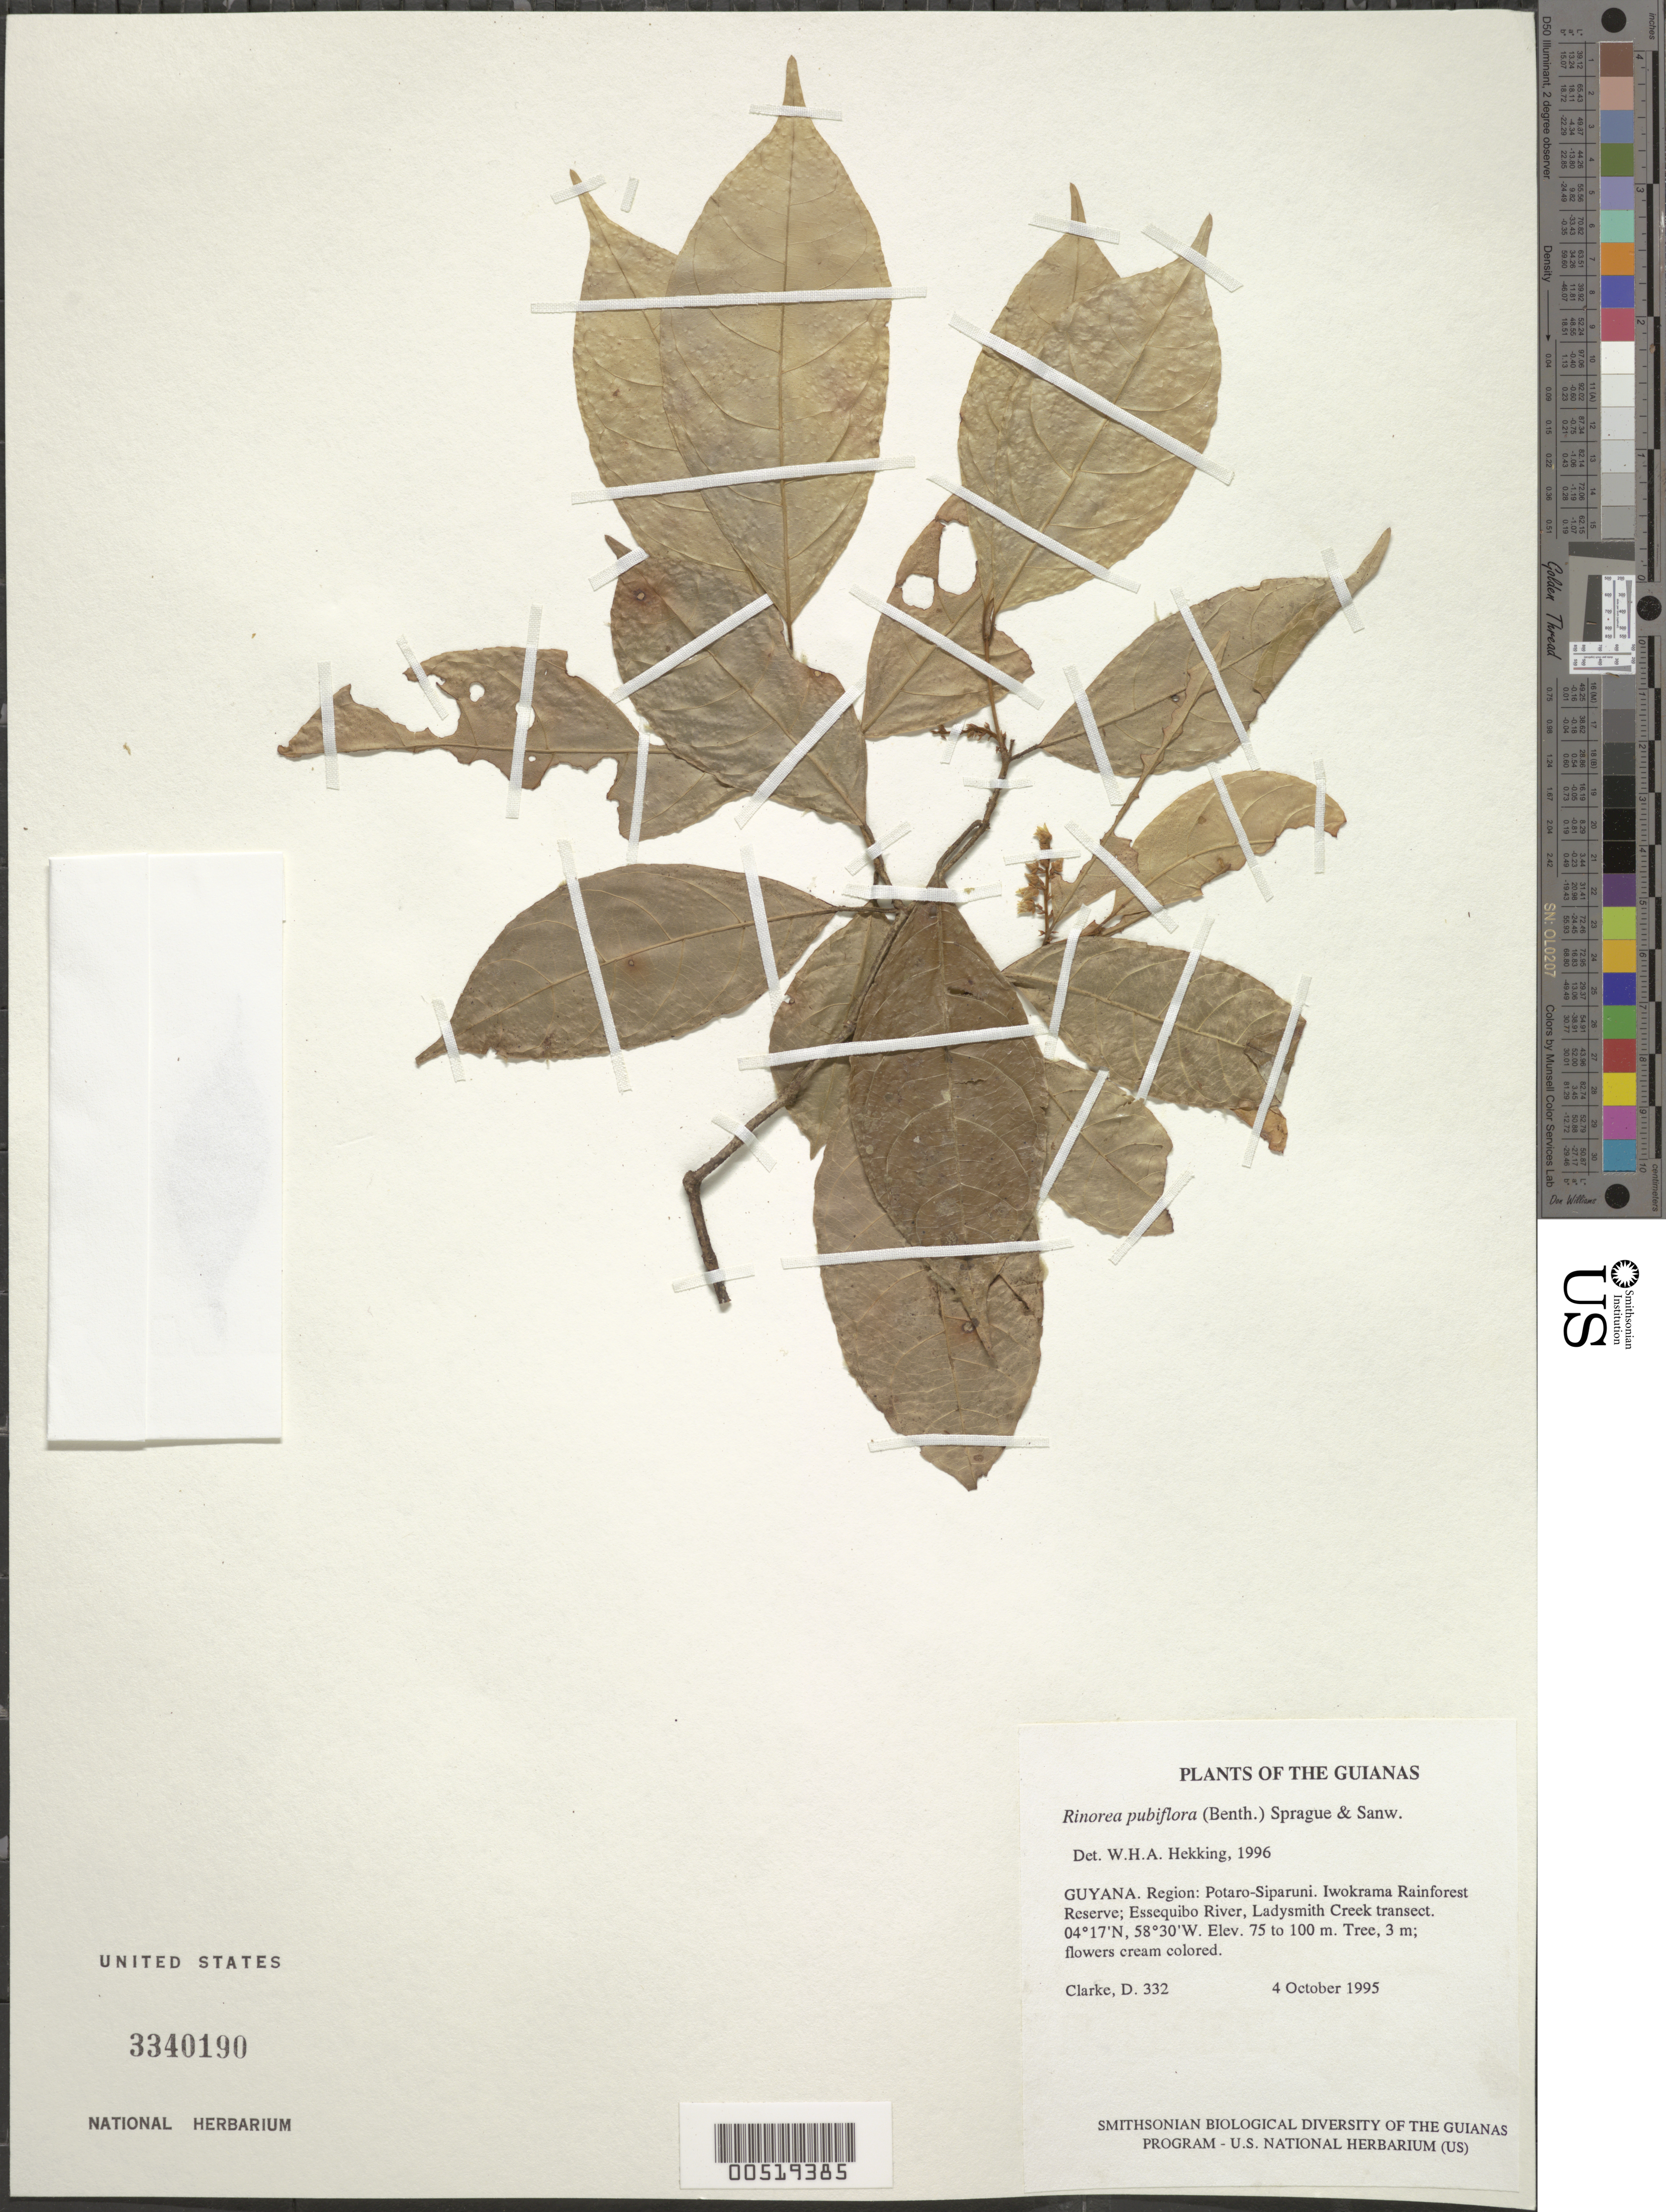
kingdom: Plantae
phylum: Tracheophyta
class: Magnoliopsida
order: Malpighiales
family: Violaceae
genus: Rinorea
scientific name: Rinorea pubiflora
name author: (Benth.) Sprague & Sandwith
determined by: Hekking, W. H. A.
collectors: H. D. Clarke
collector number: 332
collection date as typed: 4 October 1995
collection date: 1995-10-04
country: Guyana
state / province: Potaro-Siparuni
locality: Iwokrama Rainforest Reserve; Essequibo River, Ladysmith Creek transect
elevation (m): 75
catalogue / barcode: US 3340190